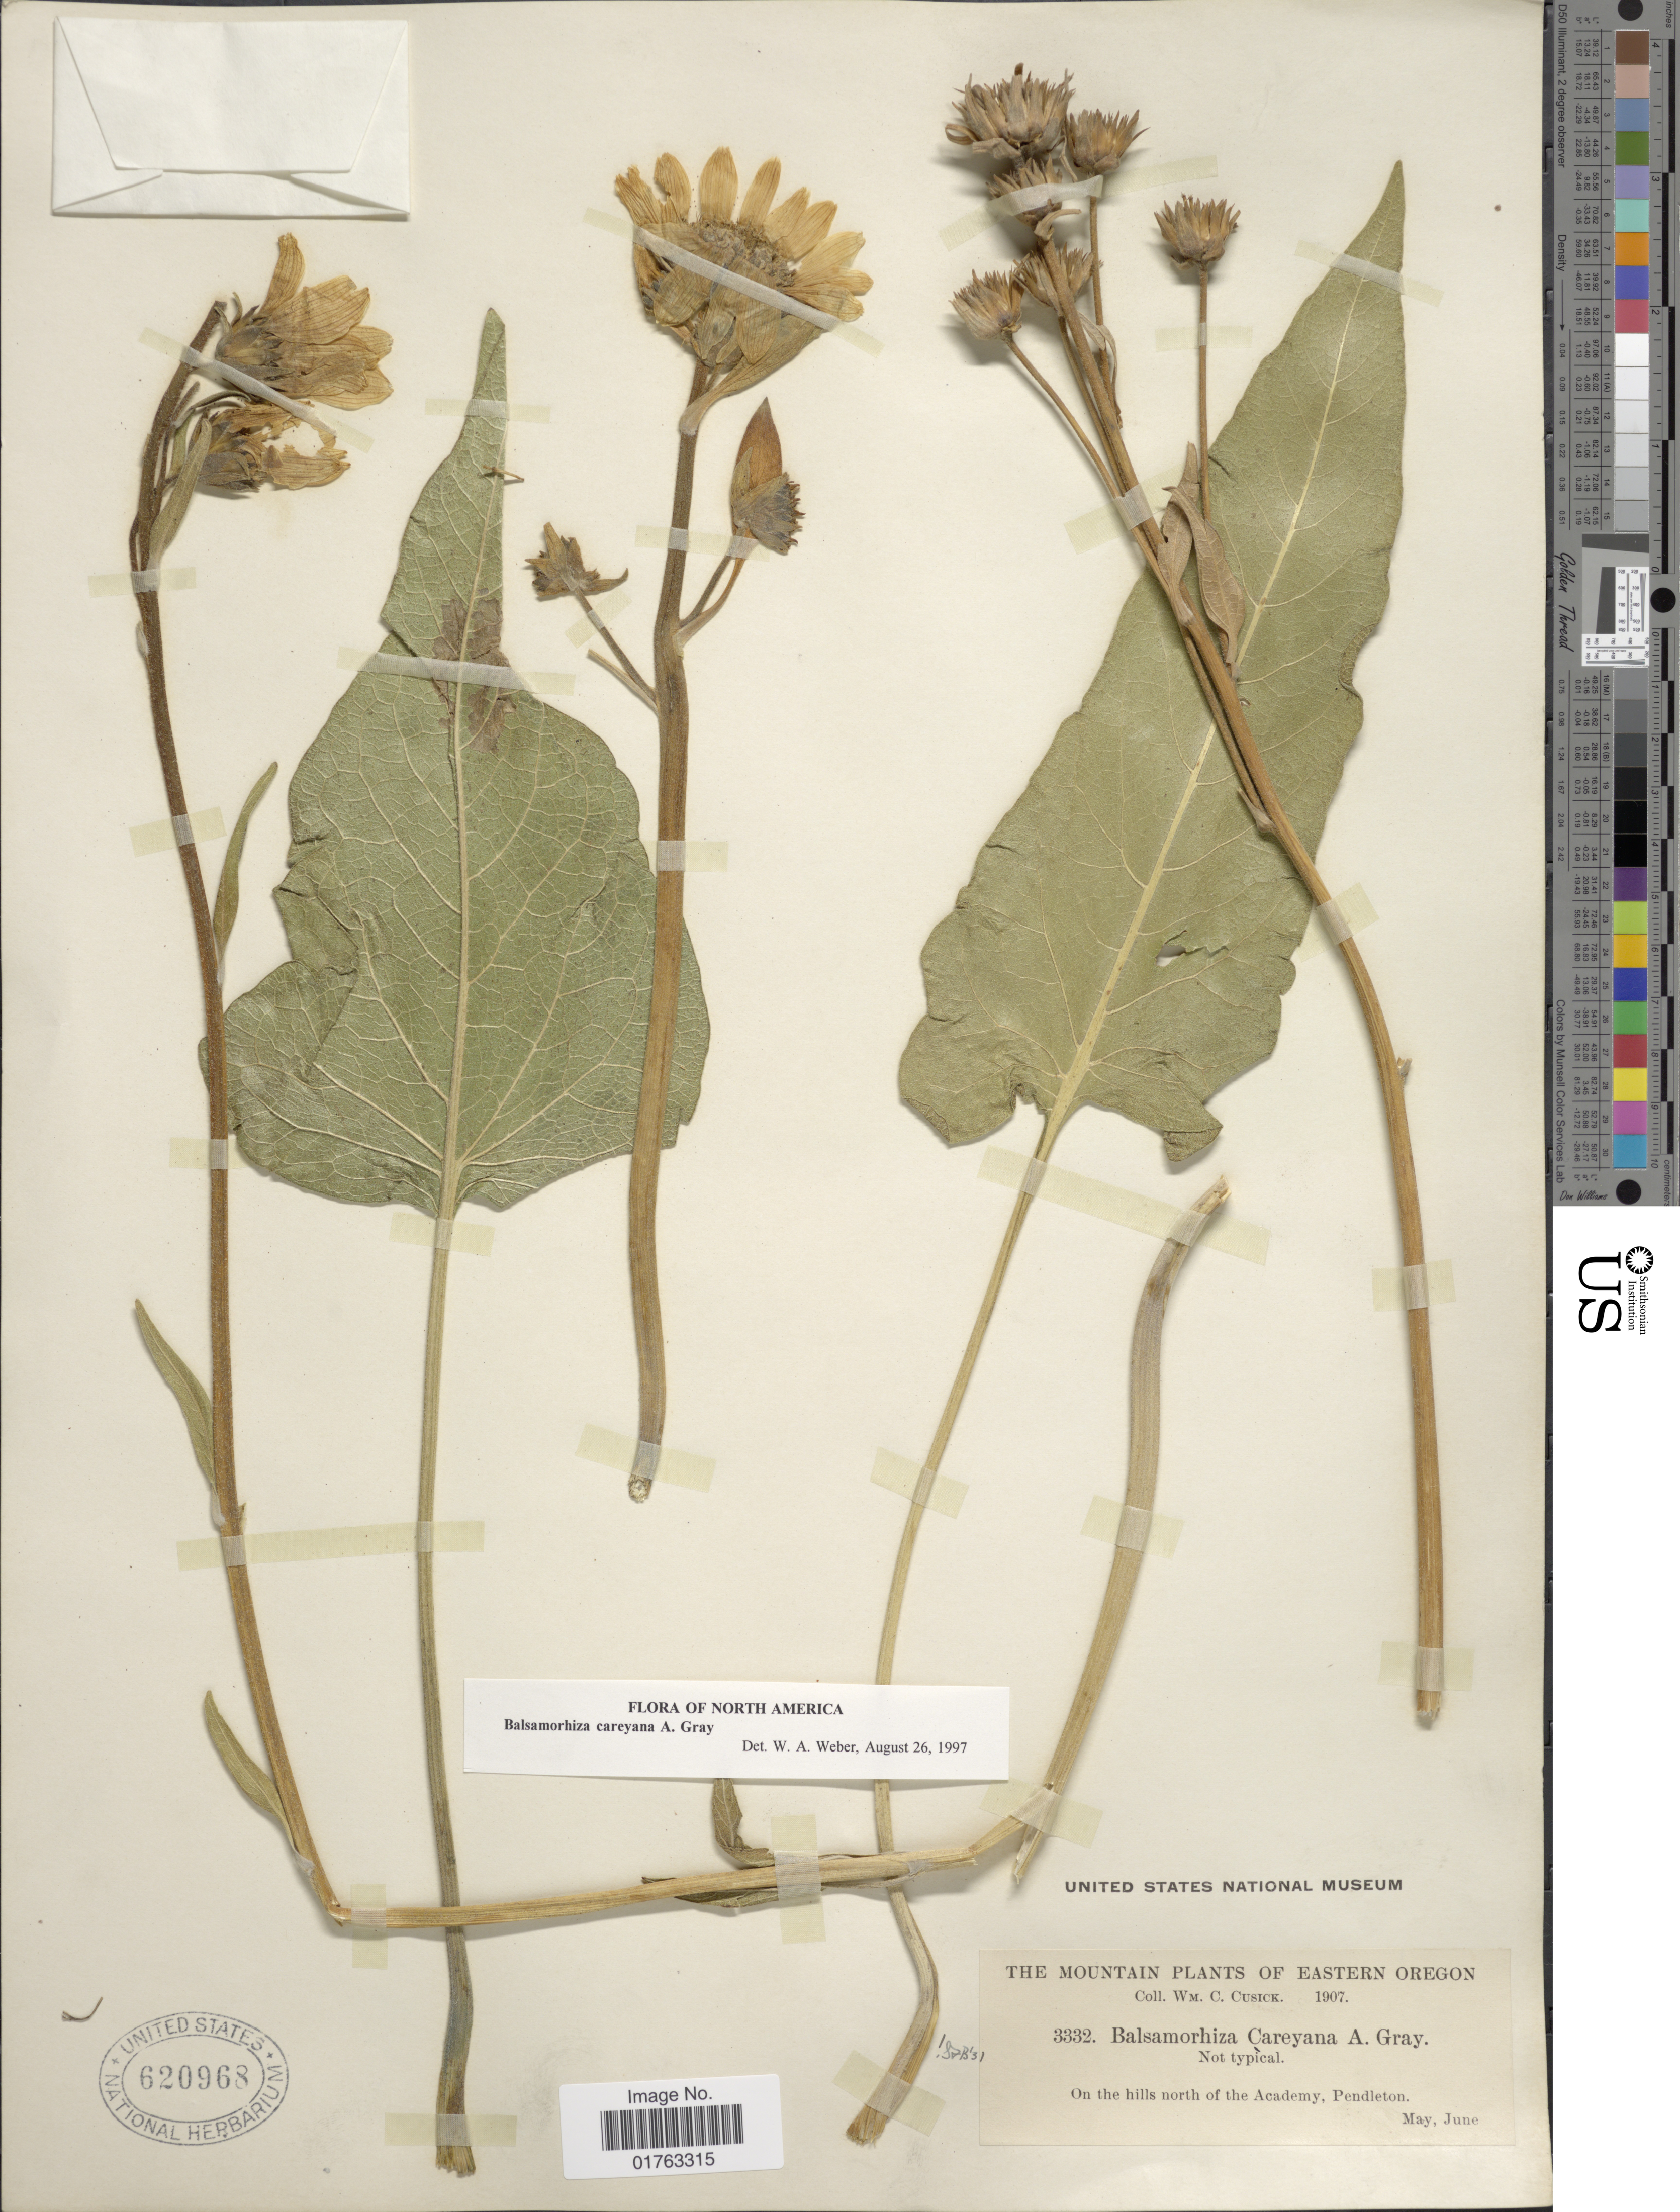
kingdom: Plantae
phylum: Tracheophyta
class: Magnoliopsida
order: Asterales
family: Asteraceae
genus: Balsamorhiza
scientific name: Balsamorhiza careyana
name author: A. Gray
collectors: W. C. Cusick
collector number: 3332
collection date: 1907-05/1907-06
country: United States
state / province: Oregon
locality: Eastrn Oregon. On the hills north of the Academy, Pendleton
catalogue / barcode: US 620968